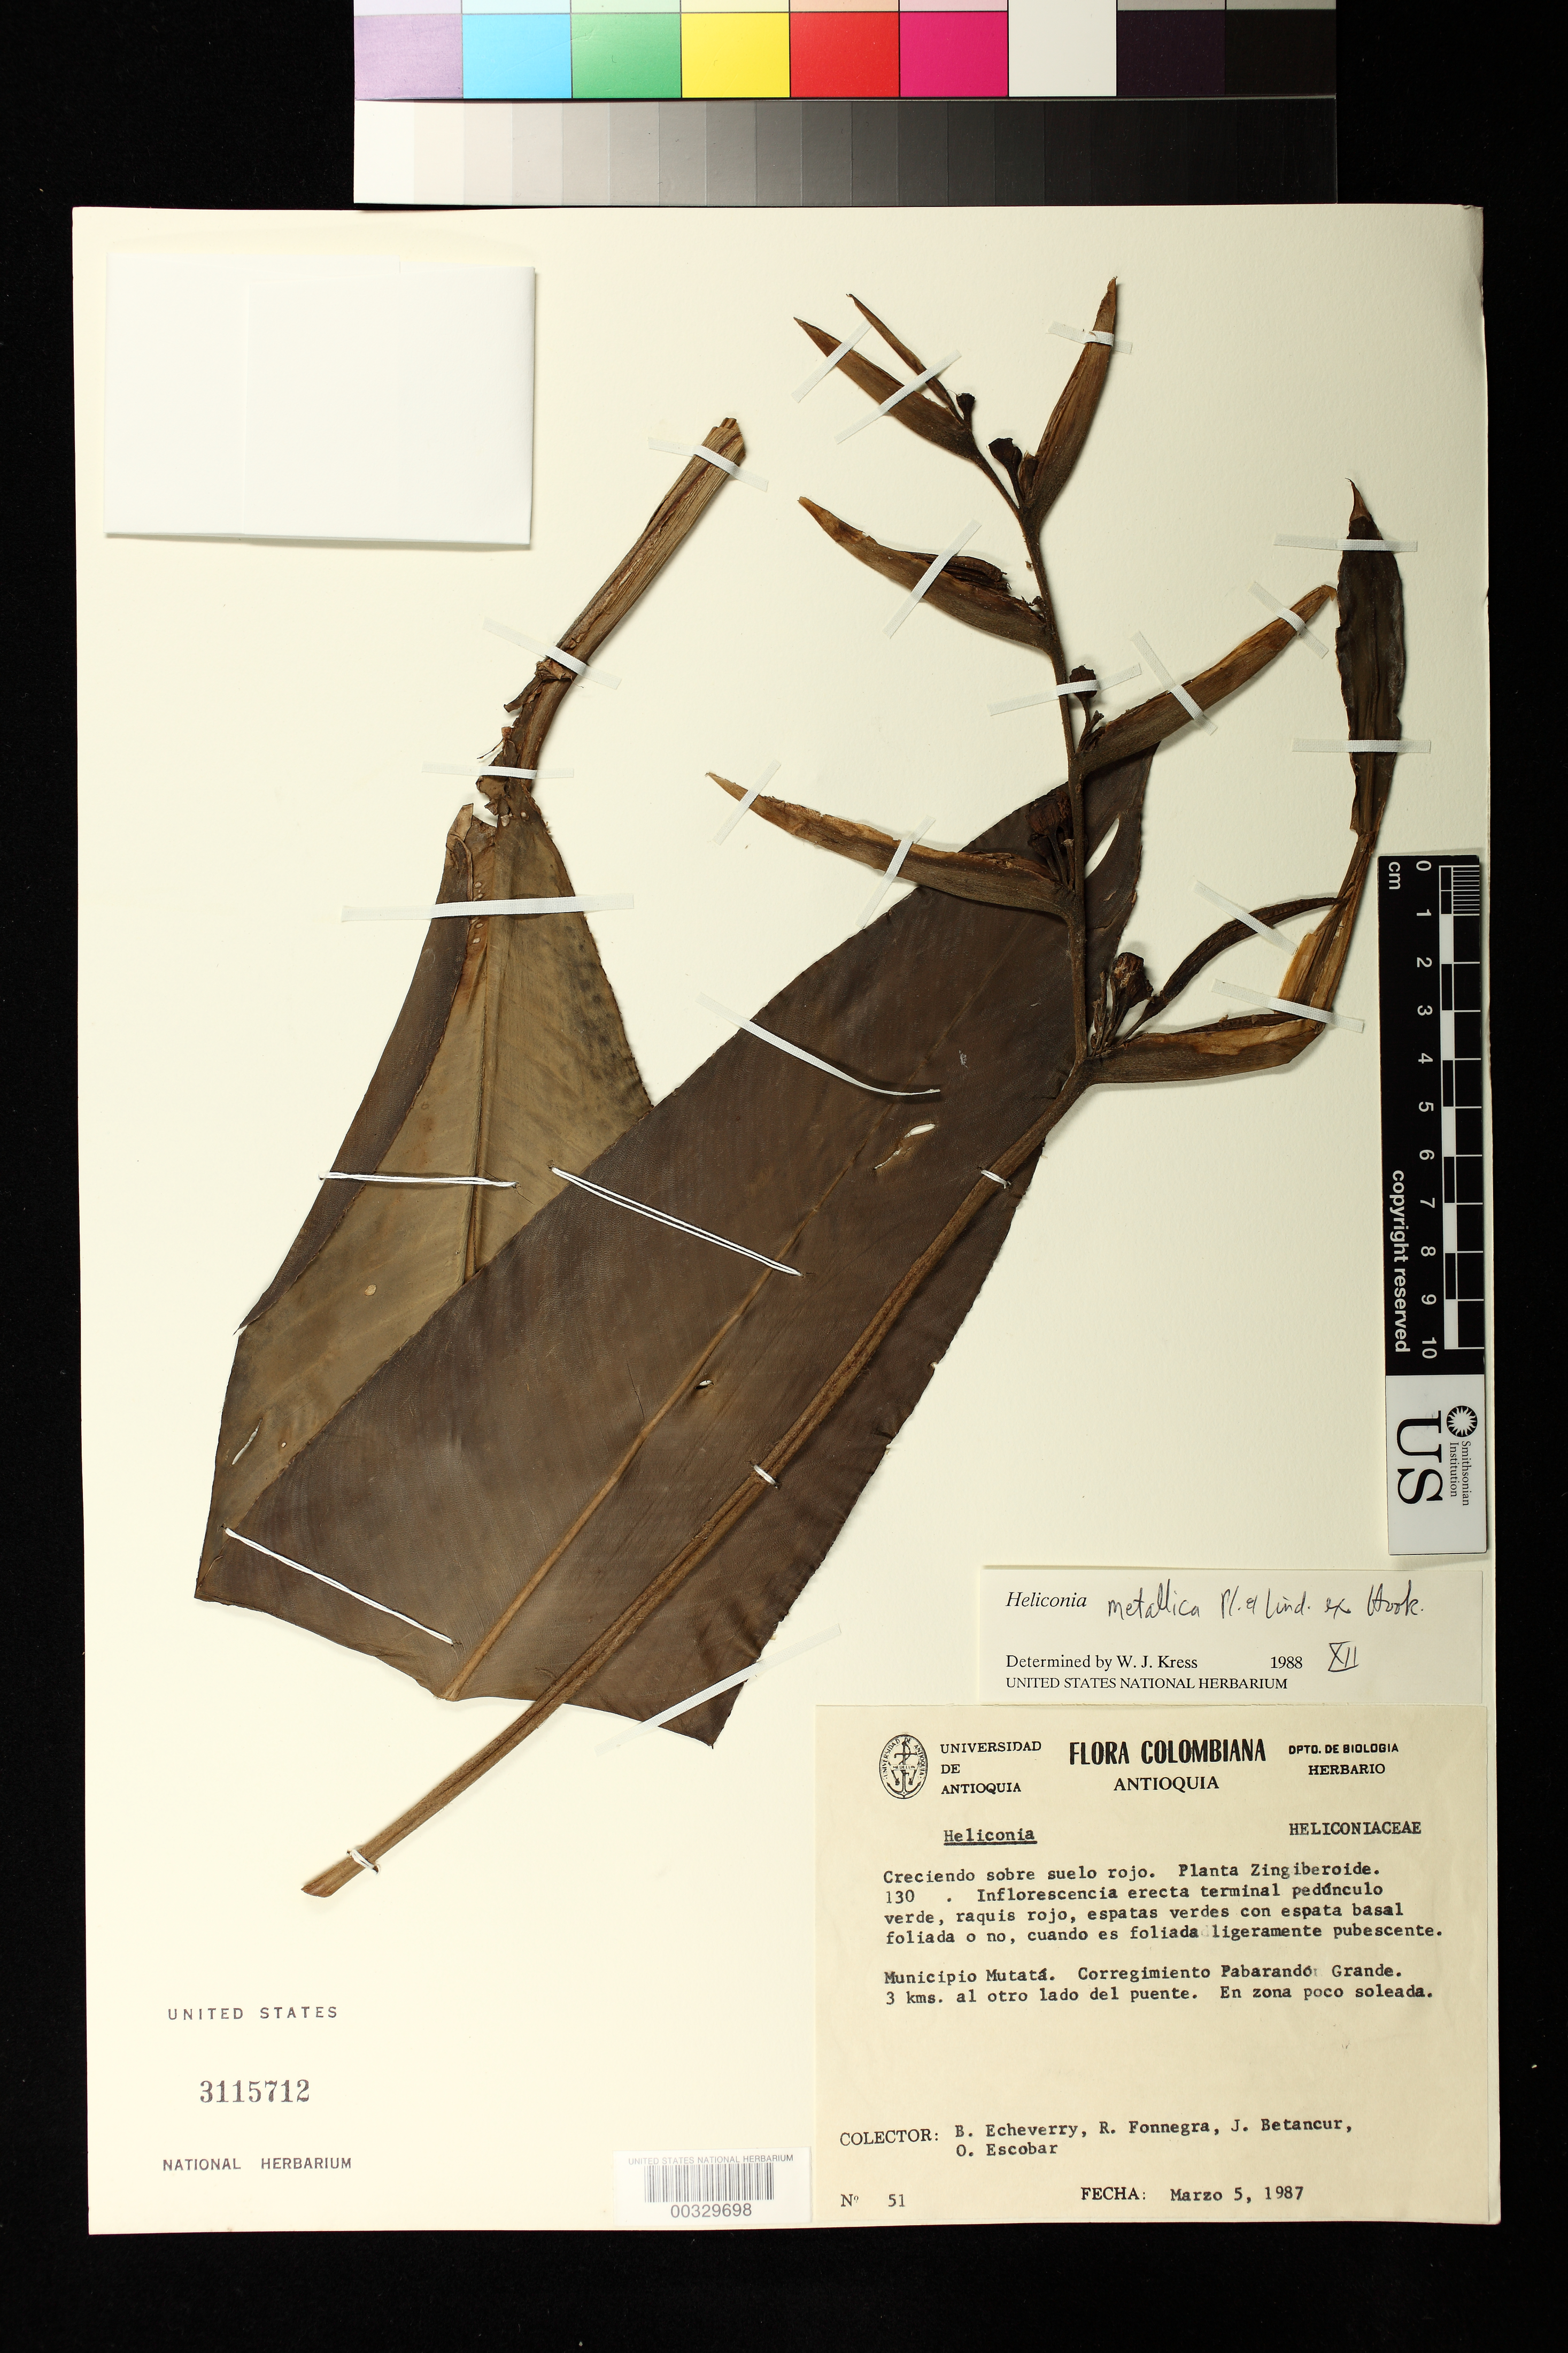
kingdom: Plantae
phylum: Tracheophyta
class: Liliopsida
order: Zingiberales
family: Heliconiaceae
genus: Heliconia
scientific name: Heliconia metallica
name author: Planch. & Linden ex Hook.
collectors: B. Echeverry, R. Fonnegra G., J. C. Betancur & O. D. Escobar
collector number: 51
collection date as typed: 05 Mar 1987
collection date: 1987-03-05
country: Colombia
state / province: Antioquia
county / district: Mutatá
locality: Mun of Mutata, Corregimiento Pavarando Grande, 3 km to other side of bridge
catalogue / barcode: US 3115712